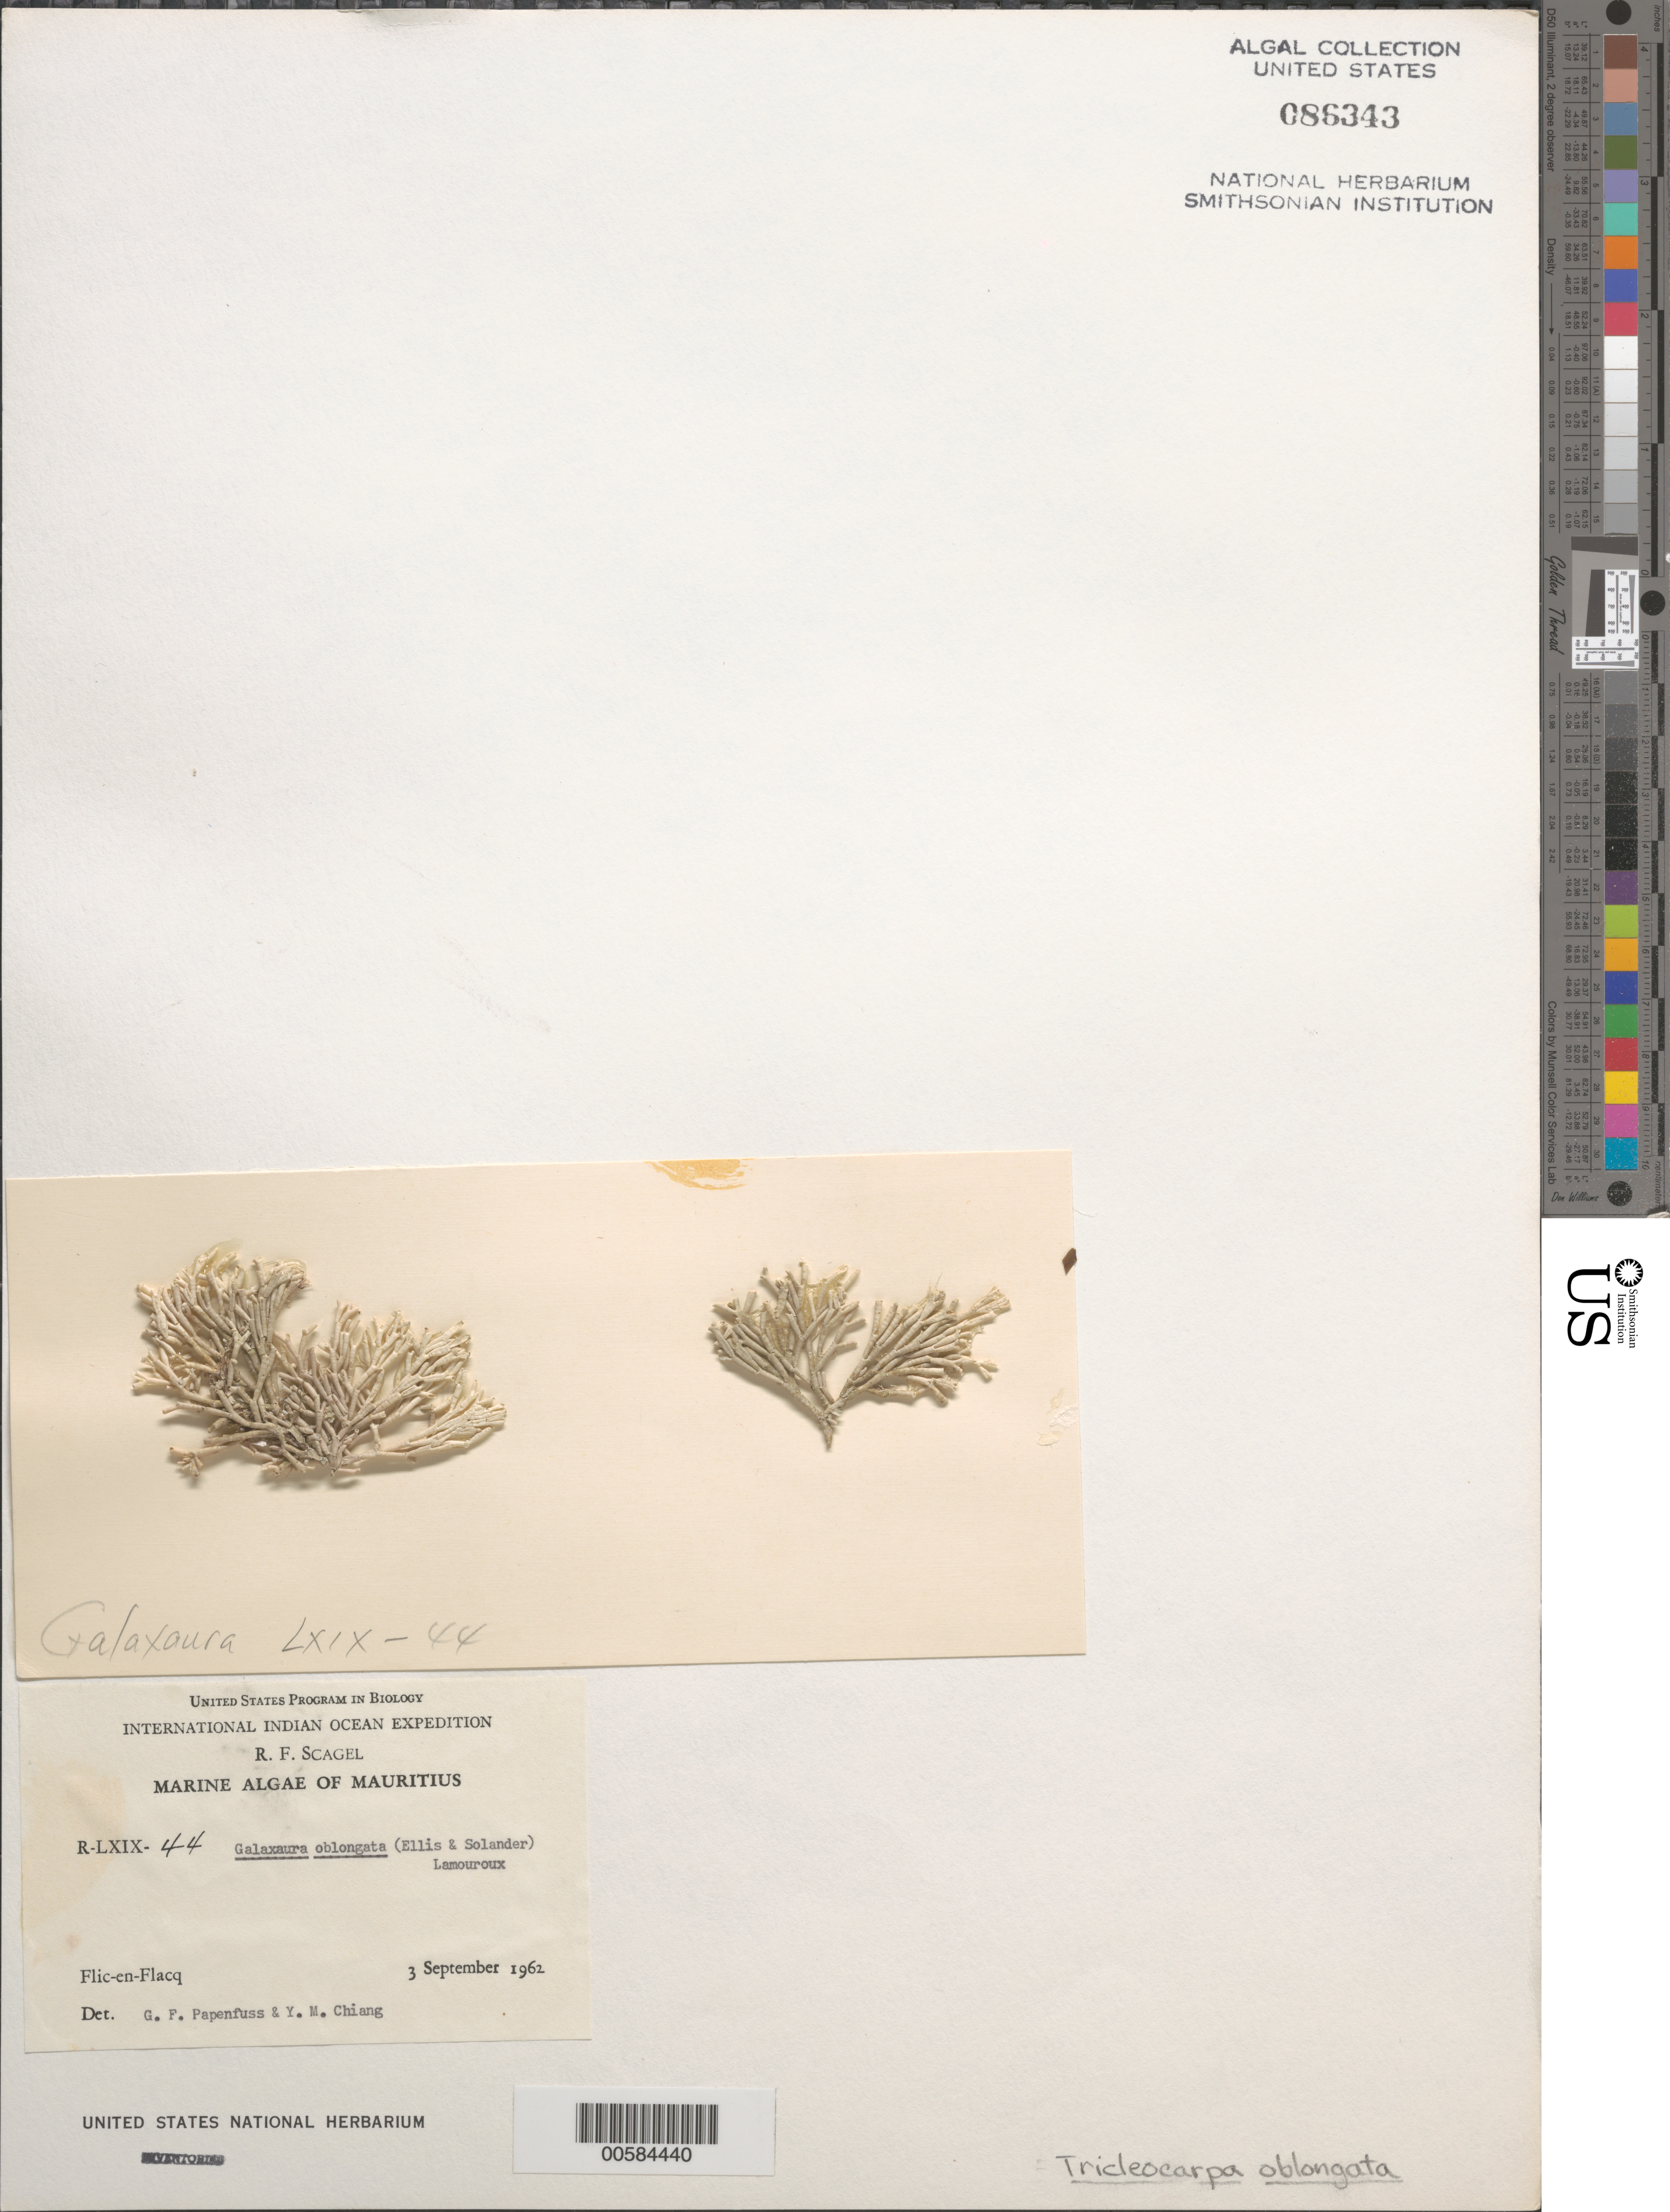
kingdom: Plantae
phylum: Rhodophyta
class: Florideophyceae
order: Nemaliales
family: Galaxauraceae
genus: Tricleocarpa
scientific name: Tricleocarpa fragilis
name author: (L.) Huisman & R.A. Towns.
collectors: R. F. Scagel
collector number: R-LXIX-44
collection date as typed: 03 Sep 1962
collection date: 1962-09-03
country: Mauritius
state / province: Black River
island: Mauritius Island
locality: Flic-en-Flacq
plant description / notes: International Indian Ocean Expedition, 1962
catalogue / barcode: US 86343